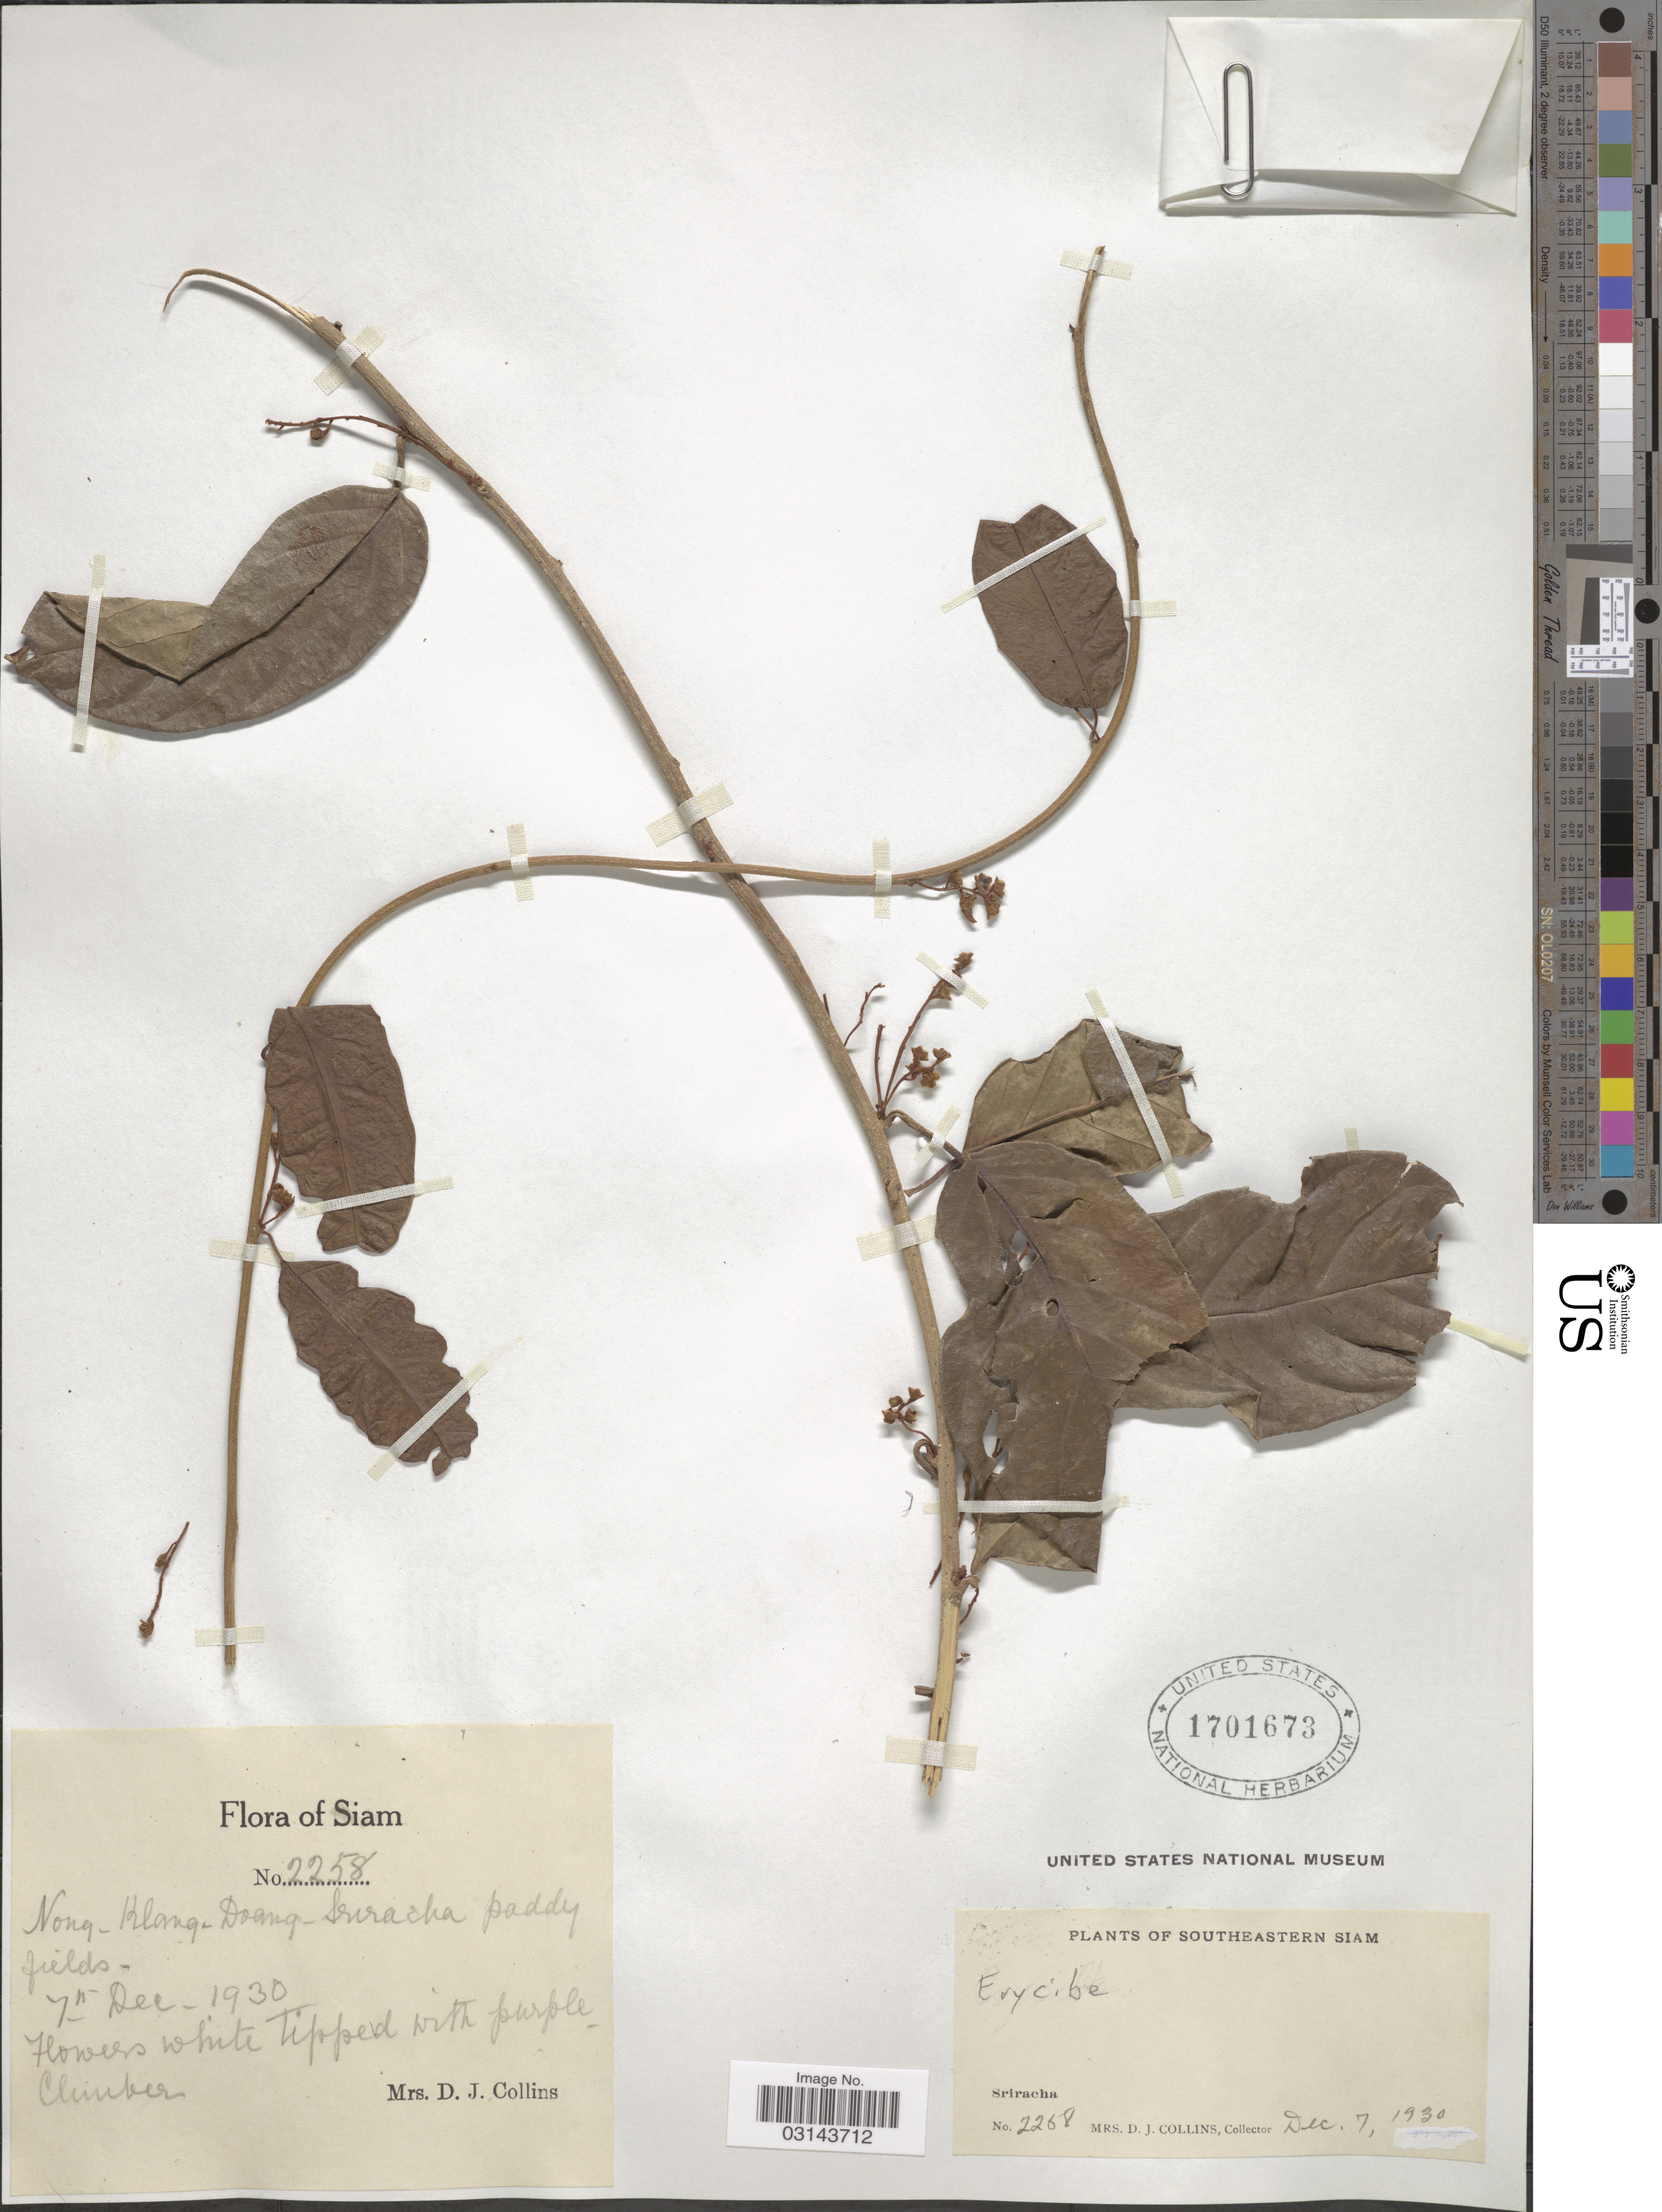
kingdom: Plantae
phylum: Tracheophyta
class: Magnoliopsida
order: Solanales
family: Convolvulaceae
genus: Erycibe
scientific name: Erycibe sp.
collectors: Mrs. D. J. Collins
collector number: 2258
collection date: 1930-12-07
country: Thailand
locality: Southeastern Siam. Nong-Klang-Doang paddy fields. Sriracha.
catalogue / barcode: US 1701673